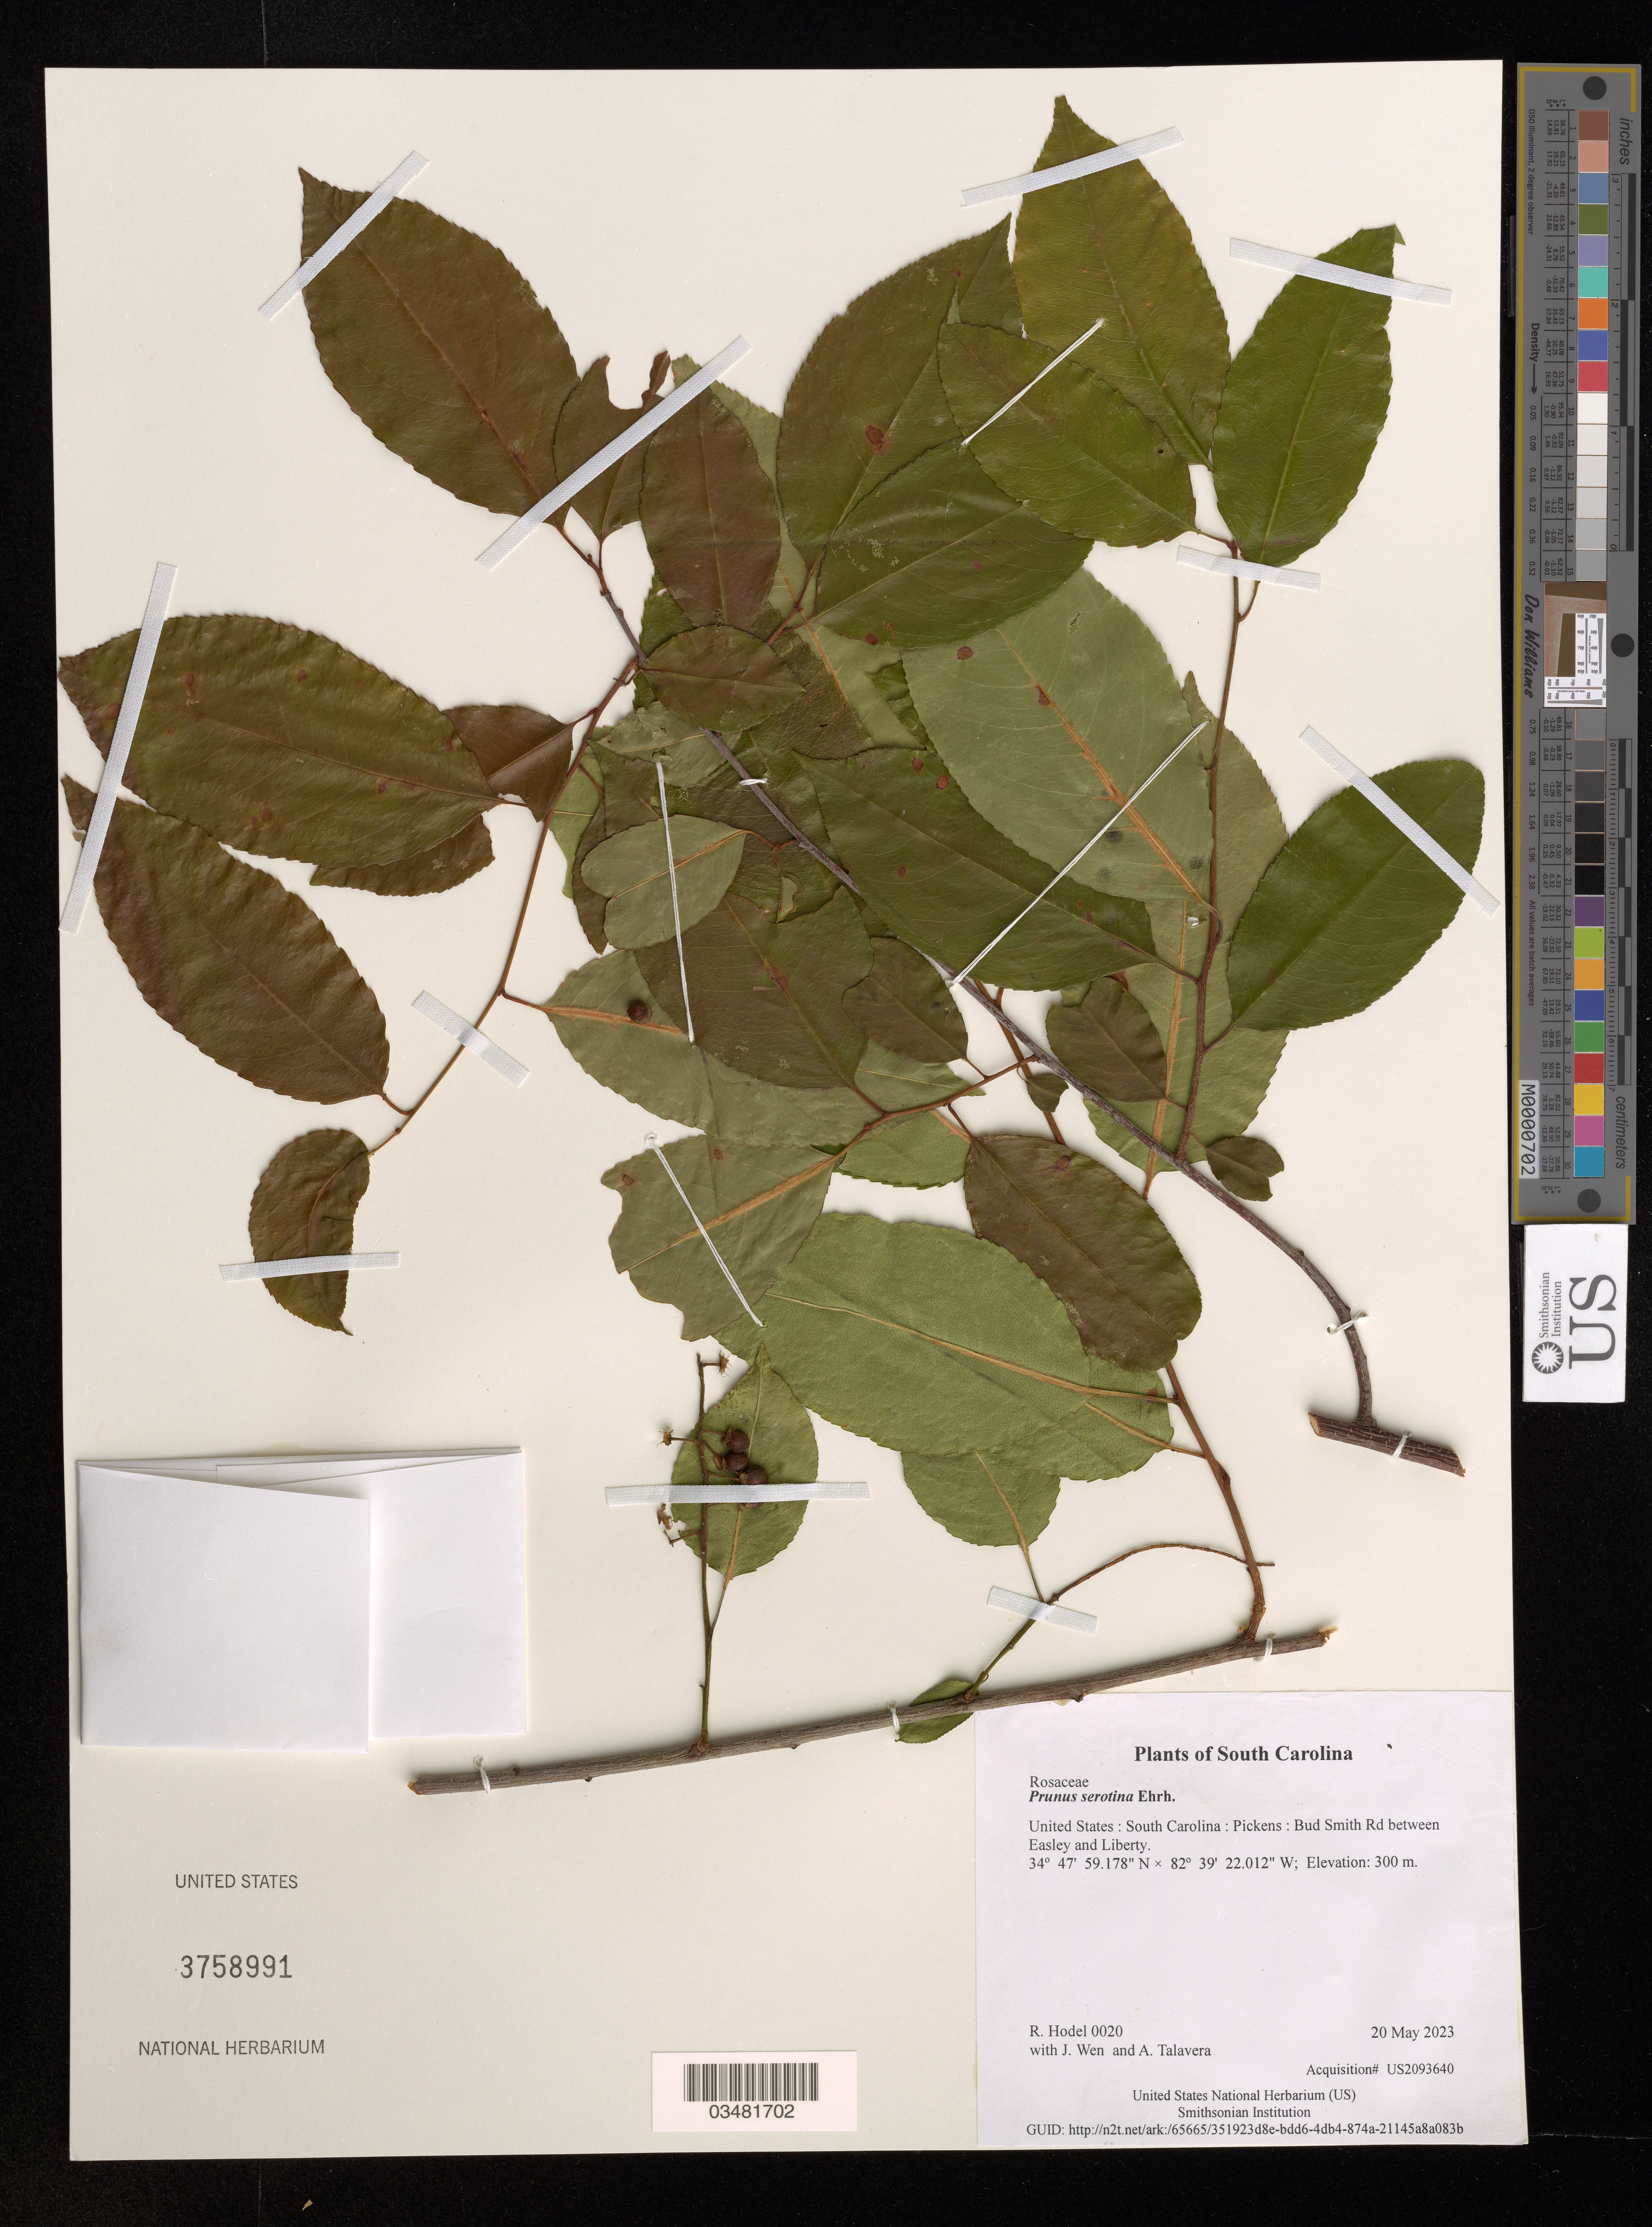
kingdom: Plantae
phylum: Tracheophyta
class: Magnoliopsida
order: Rosales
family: Rosaceae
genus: Prunus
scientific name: Prunus serotina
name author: Ehrh.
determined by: Hodel, Richard G. J.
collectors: R. Hodel, J. Wen & A. Talavera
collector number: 0020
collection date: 2023-05-20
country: United States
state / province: South Carolina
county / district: Pickens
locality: Bud Smith Rd between Easley and Liberty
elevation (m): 300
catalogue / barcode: US 3758991